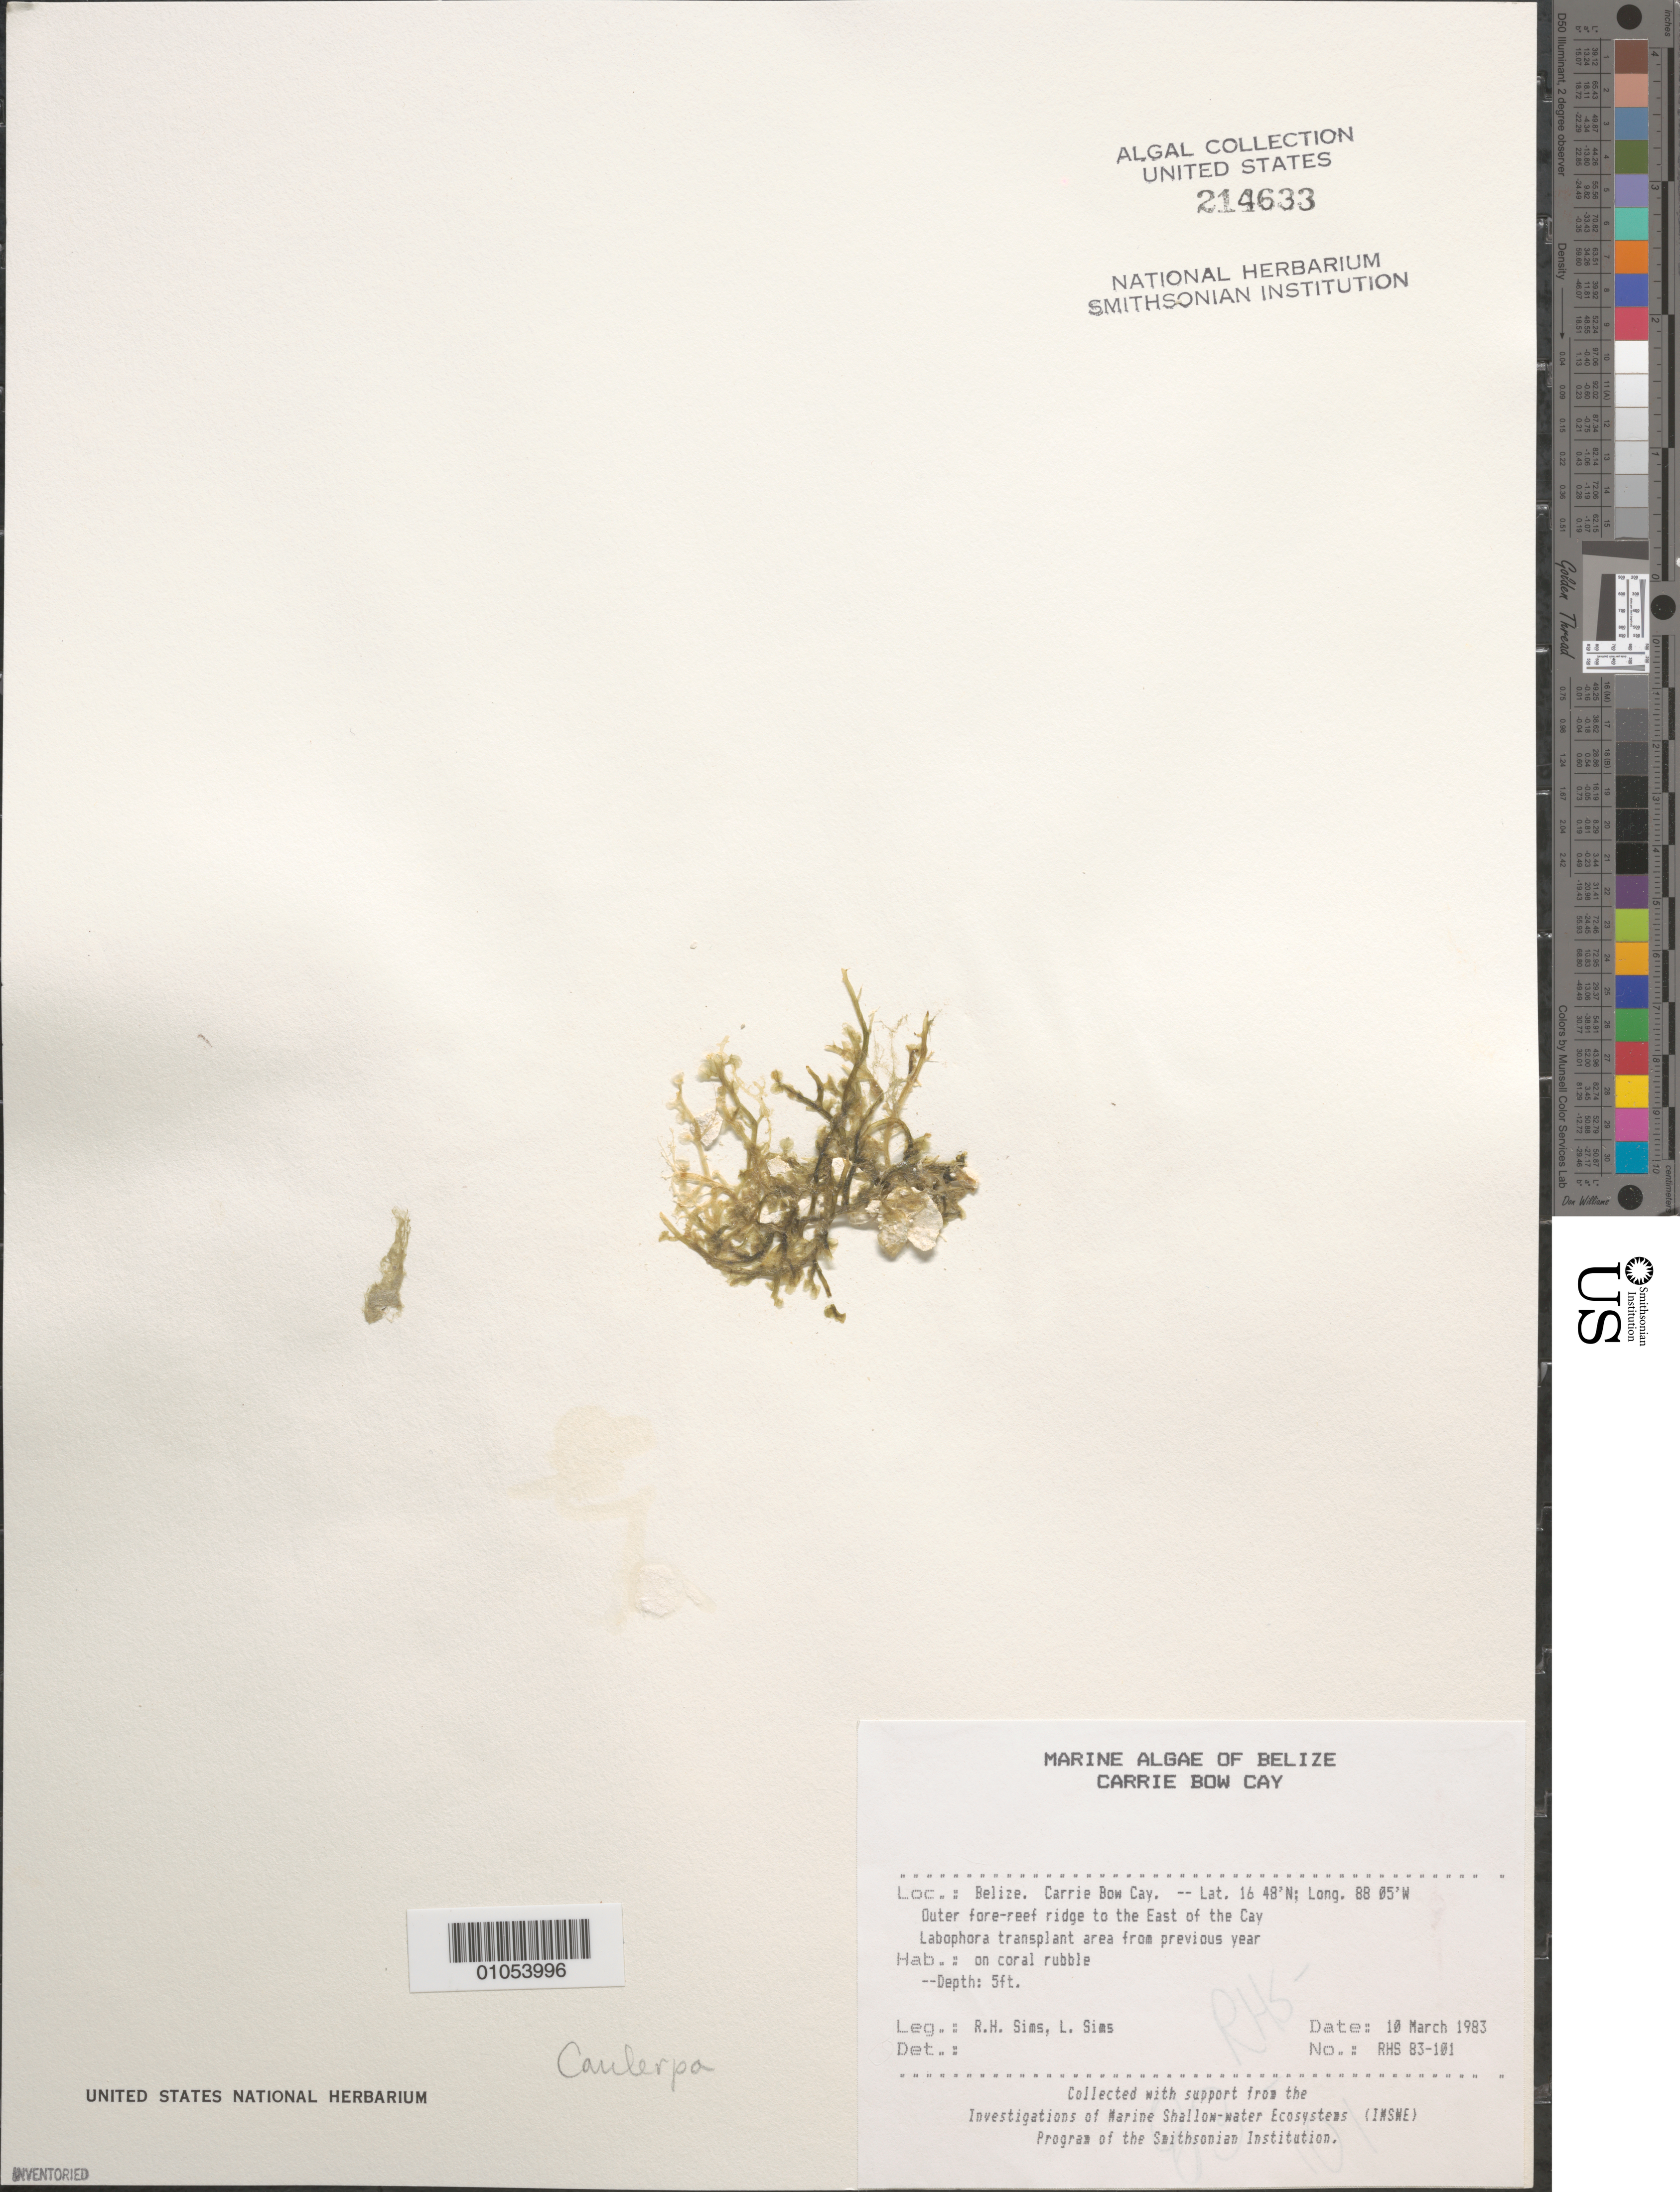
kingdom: Plantae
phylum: Chlorophyta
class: Ulvophyceae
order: Bryopsidales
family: Caulerpaceae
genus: Caulerpa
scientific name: Caulerpa sp.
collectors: R. H. Sims & L. L. Sims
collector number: RHS 83-101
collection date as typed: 10 Mar 1983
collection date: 1983-03-10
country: Belize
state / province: Stann Creek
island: Carrie Bow Cay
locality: Outer fore-reef to east of the cay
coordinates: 16 48'N, 88 05'W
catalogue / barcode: US 214633